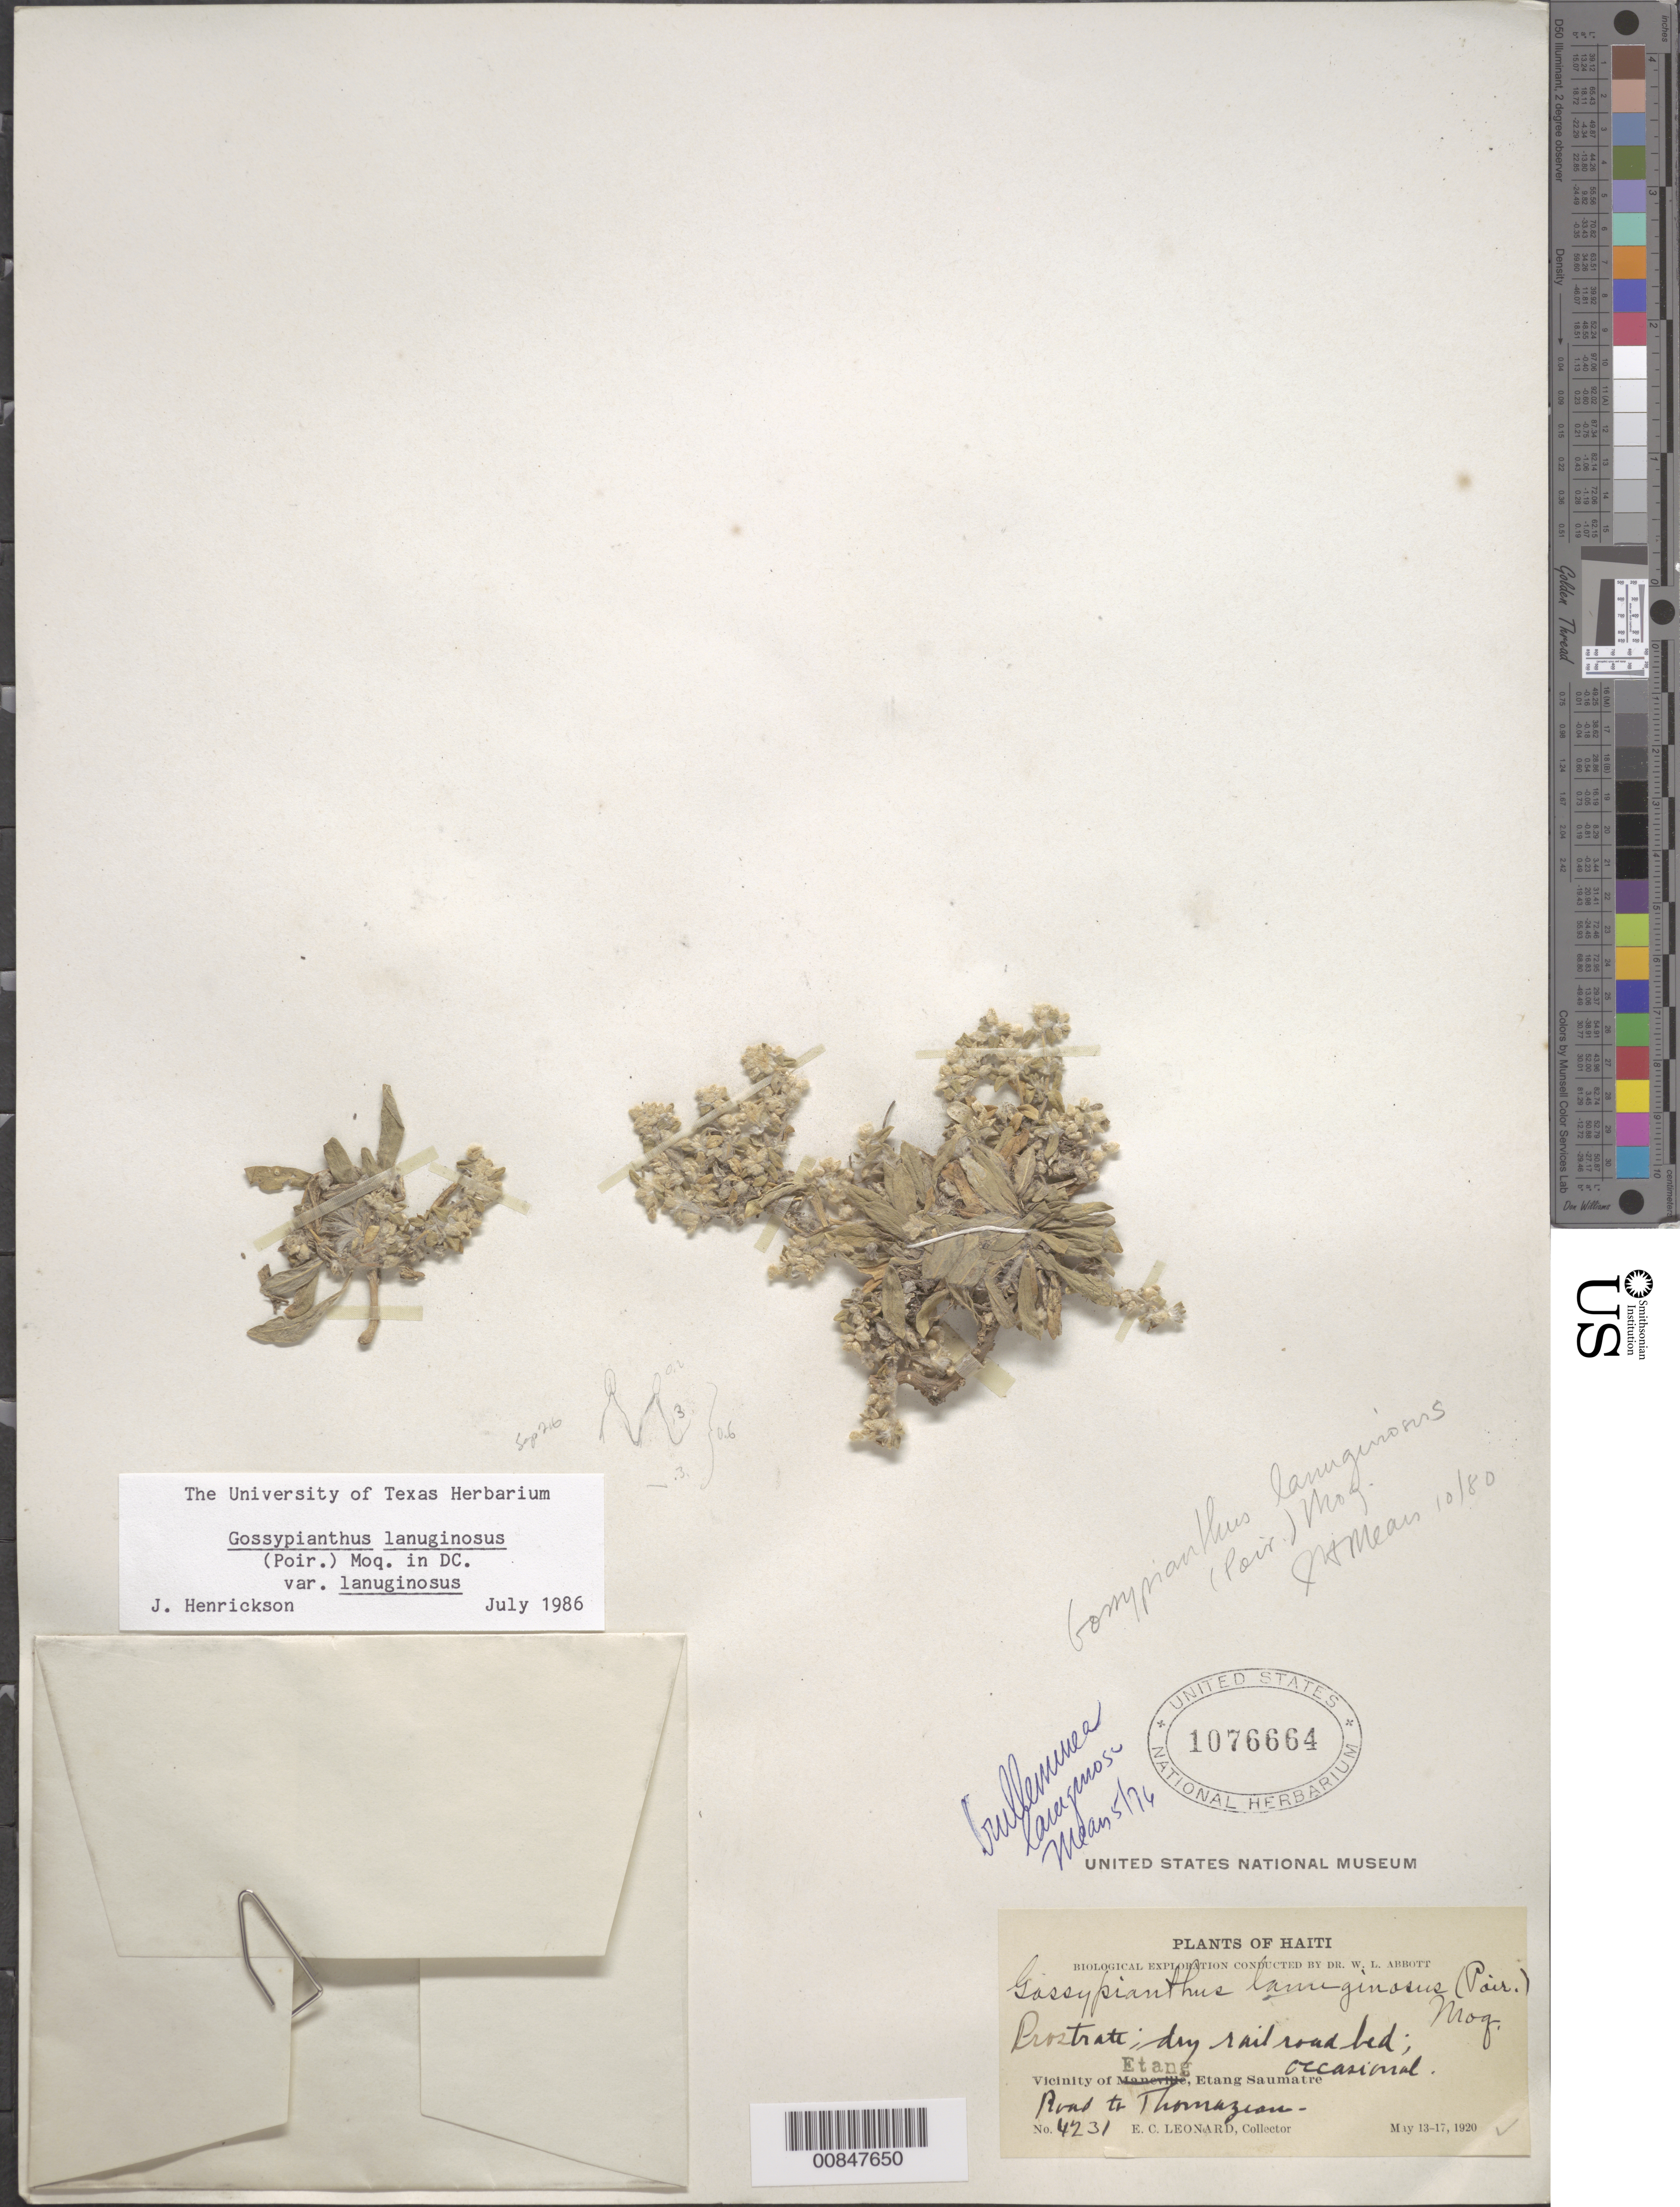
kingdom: Plantae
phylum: Tracheophyta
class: Magnoliopsida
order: Caryophyllales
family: Amaranthaceae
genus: Guilleminea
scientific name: Guilleminea lanuginosa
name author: (Poir.) Benth. & Hook. f.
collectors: E. C. Leonard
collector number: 4231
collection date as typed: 13 May 1920 to 17 May 1920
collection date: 1920-05-13/1920-05-17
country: Haiti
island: Hispaniola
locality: Vicinity of Etang, Etang Saumatre. Road to Thomazeau.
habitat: Dry rail road bed.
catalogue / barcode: US 1076664